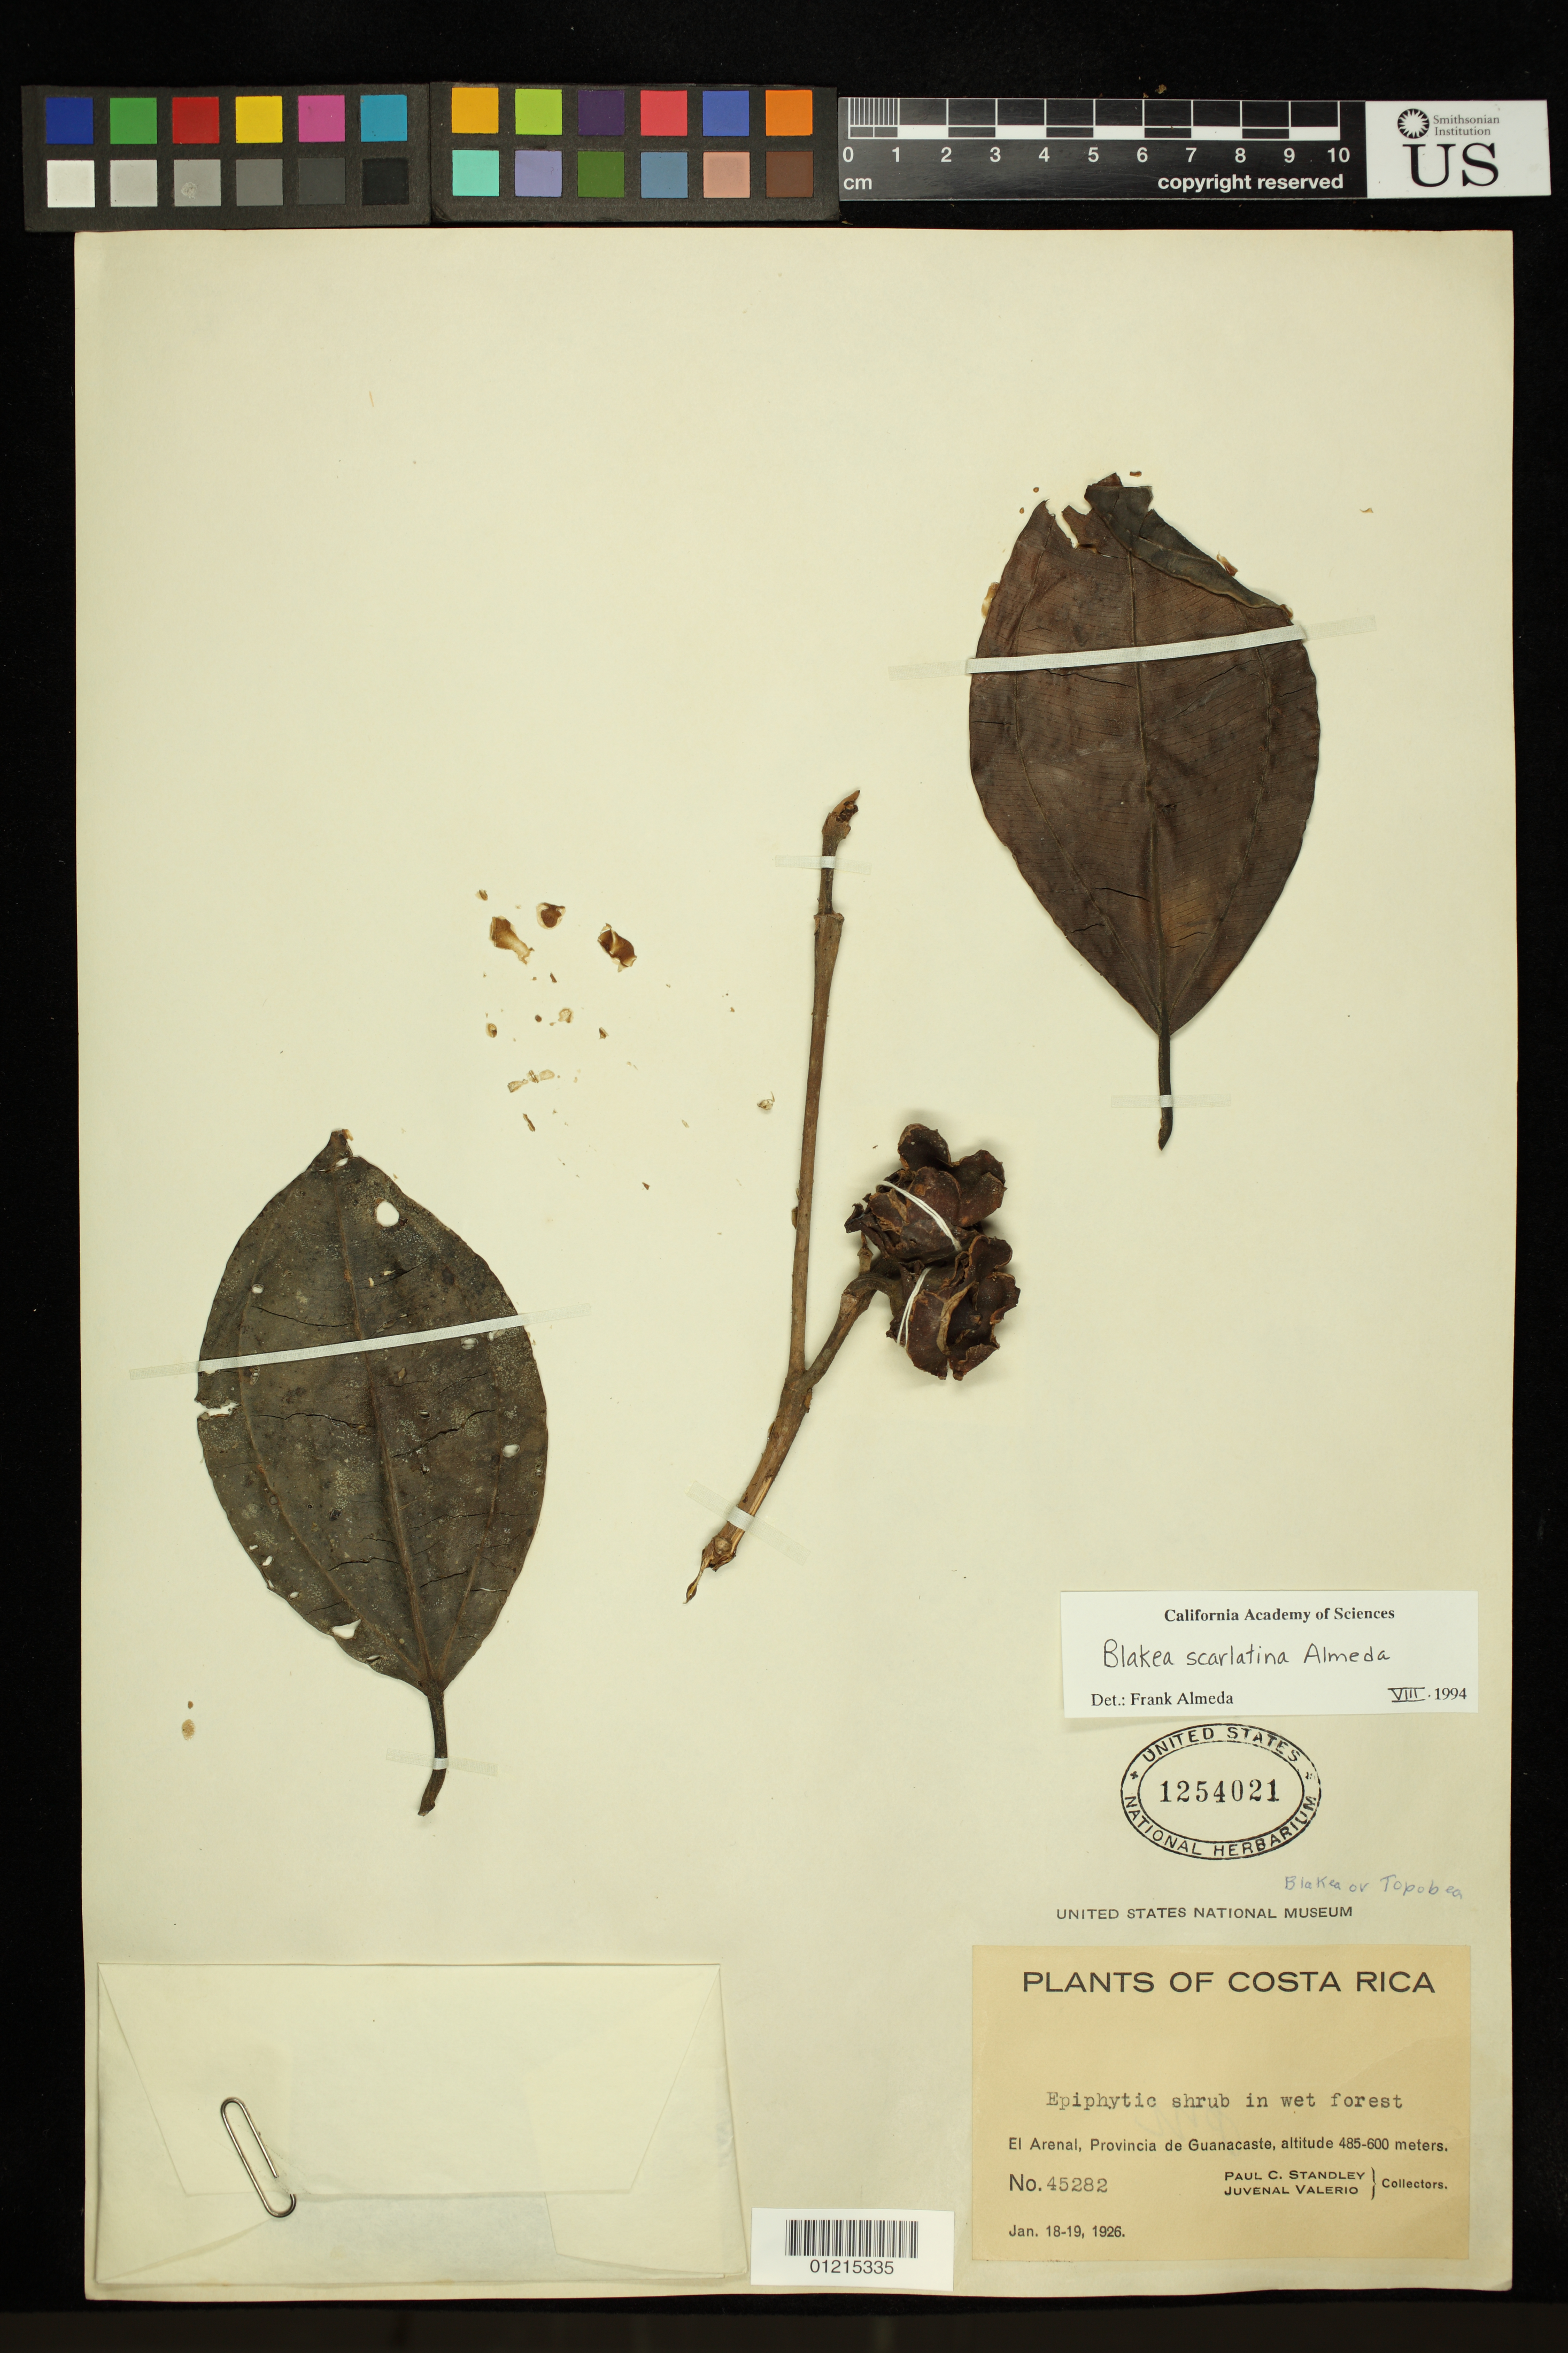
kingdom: Plantae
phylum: Tracheophyta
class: Magnoliopsida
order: Myrtales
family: Melastomataceae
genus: Blakea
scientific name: Blakea scarlatina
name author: Almeda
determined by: Almeda, F.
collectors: P. C. Standley & J. Valerio R.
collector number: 45282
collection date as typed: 18 Jan 1926 and 19 Jan 1926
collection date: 1926-01-18,1926-01-19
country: Costa Rica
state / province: Guanacaste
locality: El Arenal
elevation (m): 485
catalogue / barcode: US 1254021